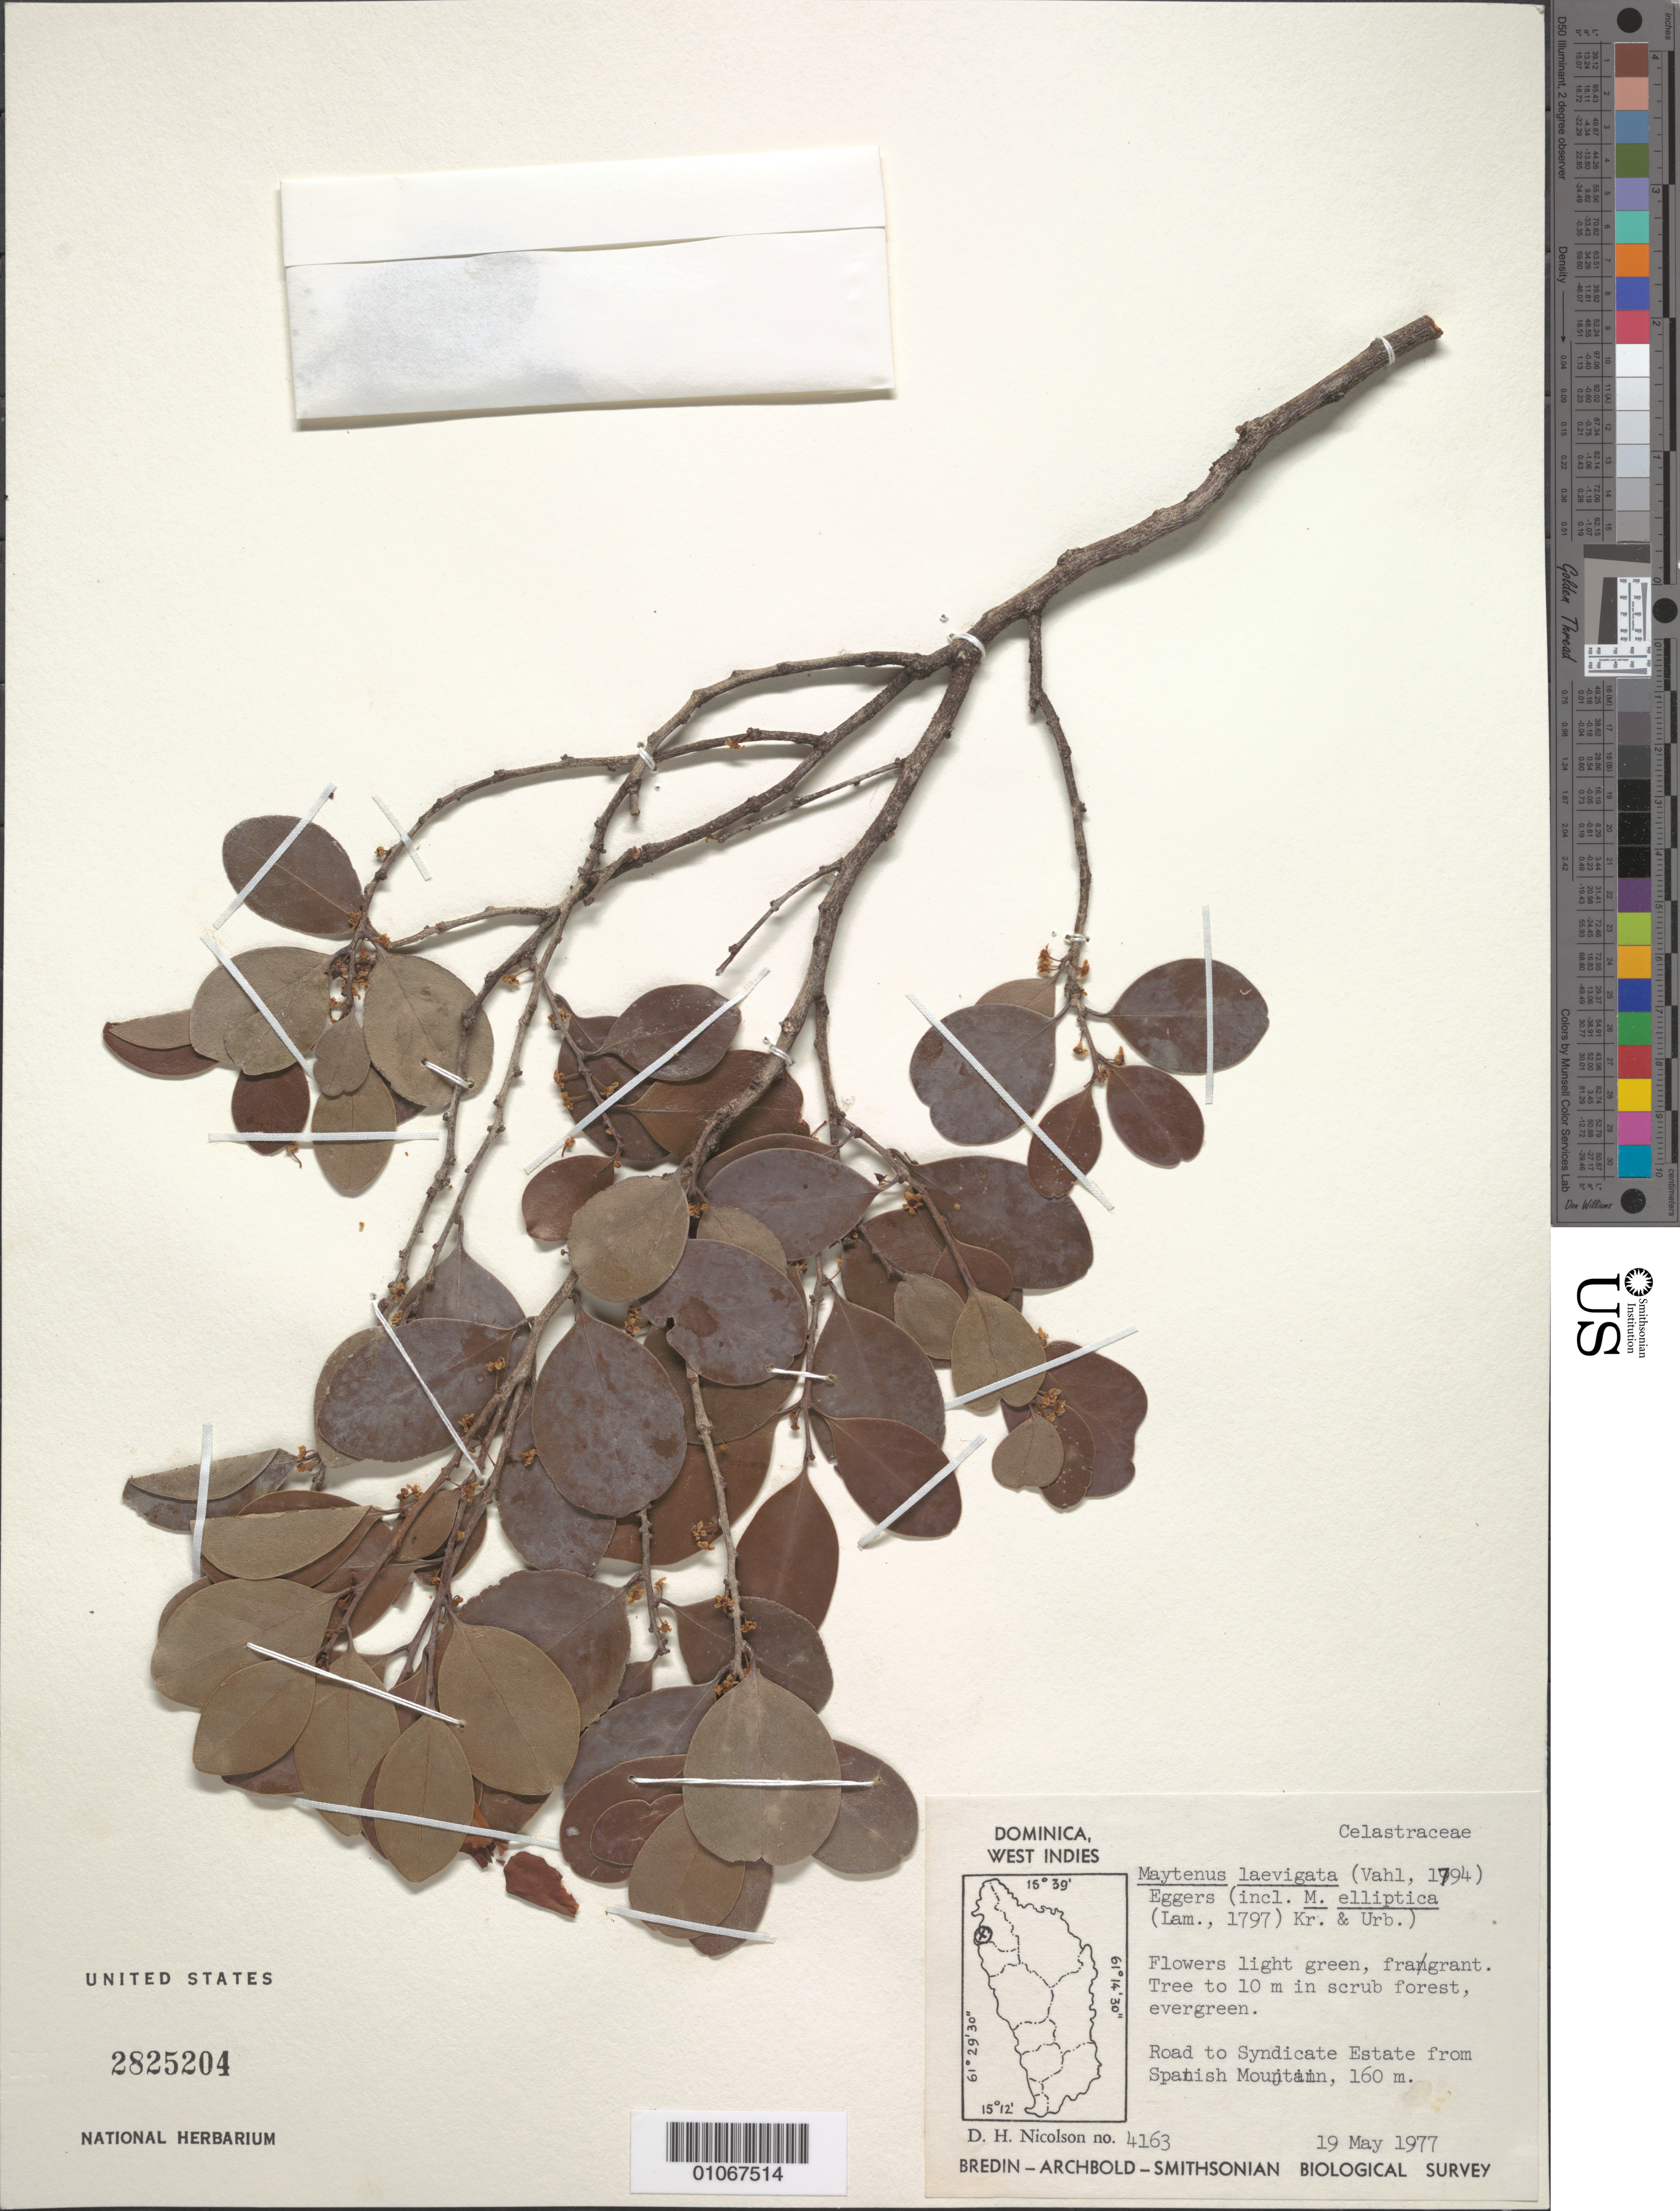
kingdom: Plantae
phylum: Tracheophyta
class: Magnoliopsida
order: Celastrales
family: Celastraceae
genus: Maytenus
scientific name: Maytenus laevigatus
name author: (Vahl) Griseb. ex Eggers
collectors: D. H. Nicolson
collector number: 4163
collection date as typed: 19 May 1977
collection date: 1977-05-19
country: Dominica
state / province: St. John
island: Dominica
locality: Road to Syndicate estate from spanish mountain.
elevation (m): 160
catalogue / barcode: US 2825204